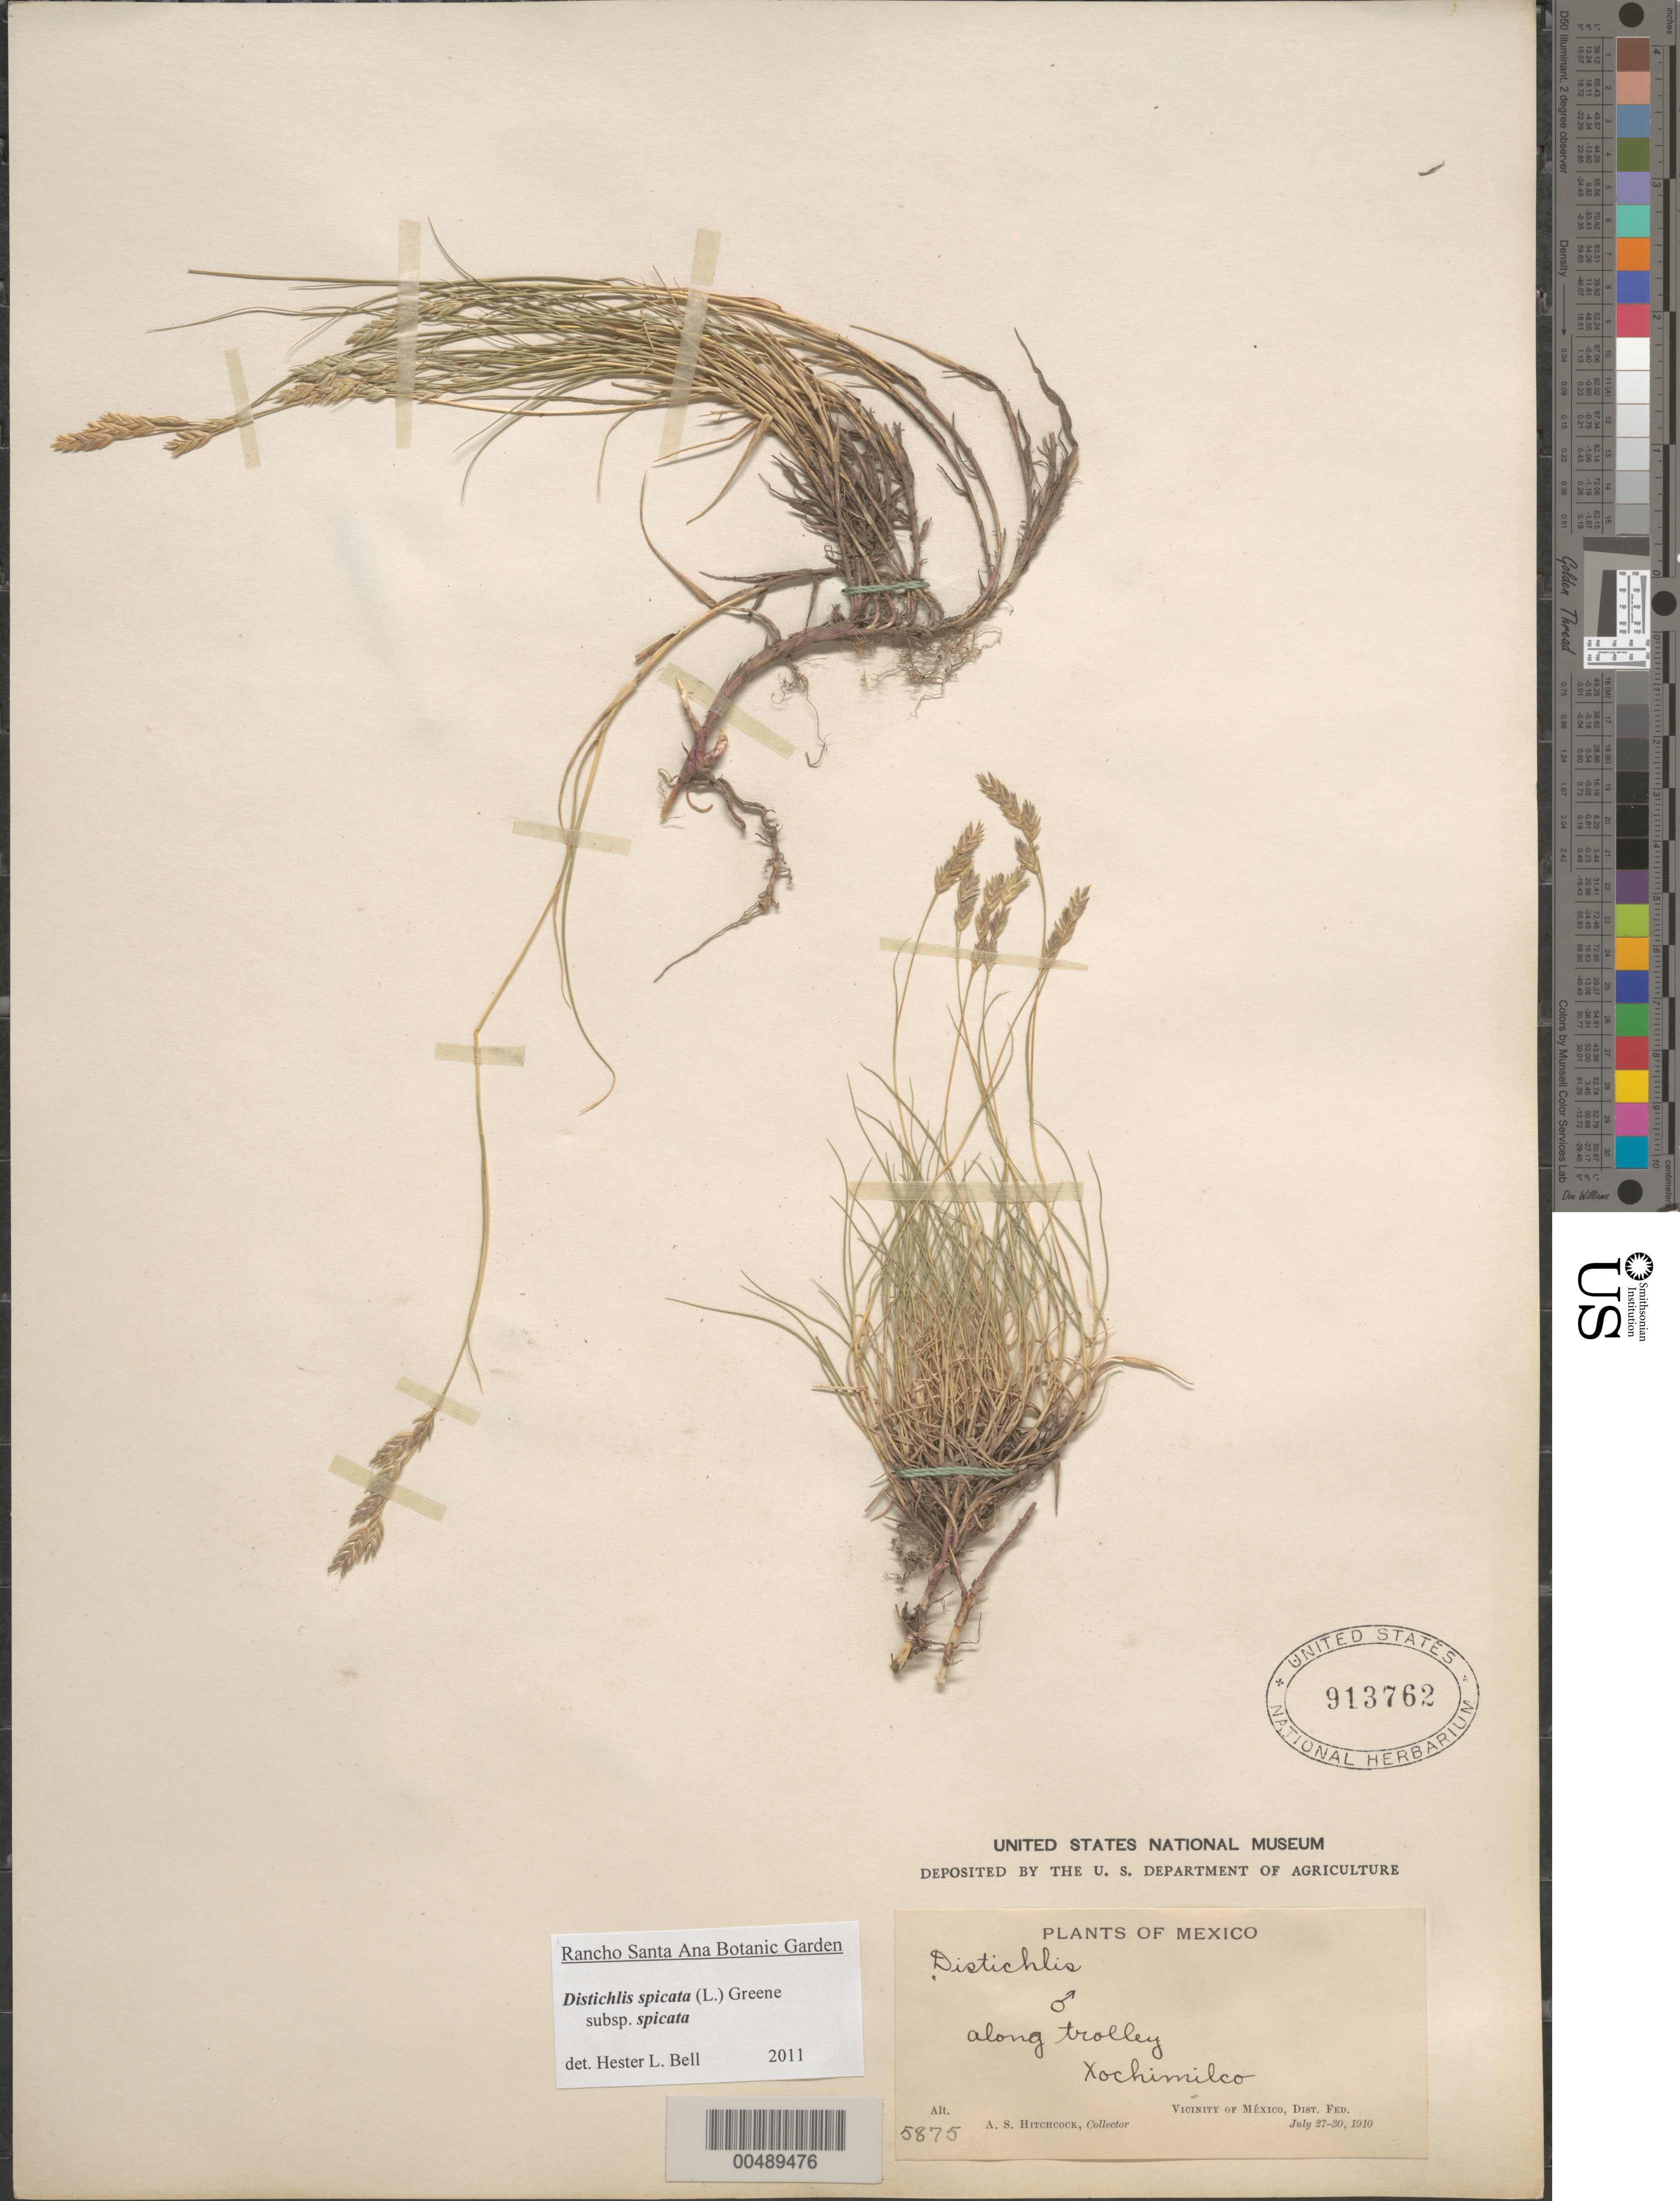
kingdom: Plantae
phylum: Tracheophyta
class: Liliopsida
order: Poales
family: Poaceae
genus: Distichlis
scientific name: Distichlis spicata subsp. spicata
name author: (L.) Greene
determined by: Bell, H. L.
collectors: A. S. Hitchcock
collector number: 5875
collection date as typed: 27 Jul 1910 to 30 Jul 1910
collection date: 1910-07-27/1910-07-30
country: Mexico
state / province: Distrito Federal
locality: Xochimilco, vicinity of México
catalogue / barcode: US 913762